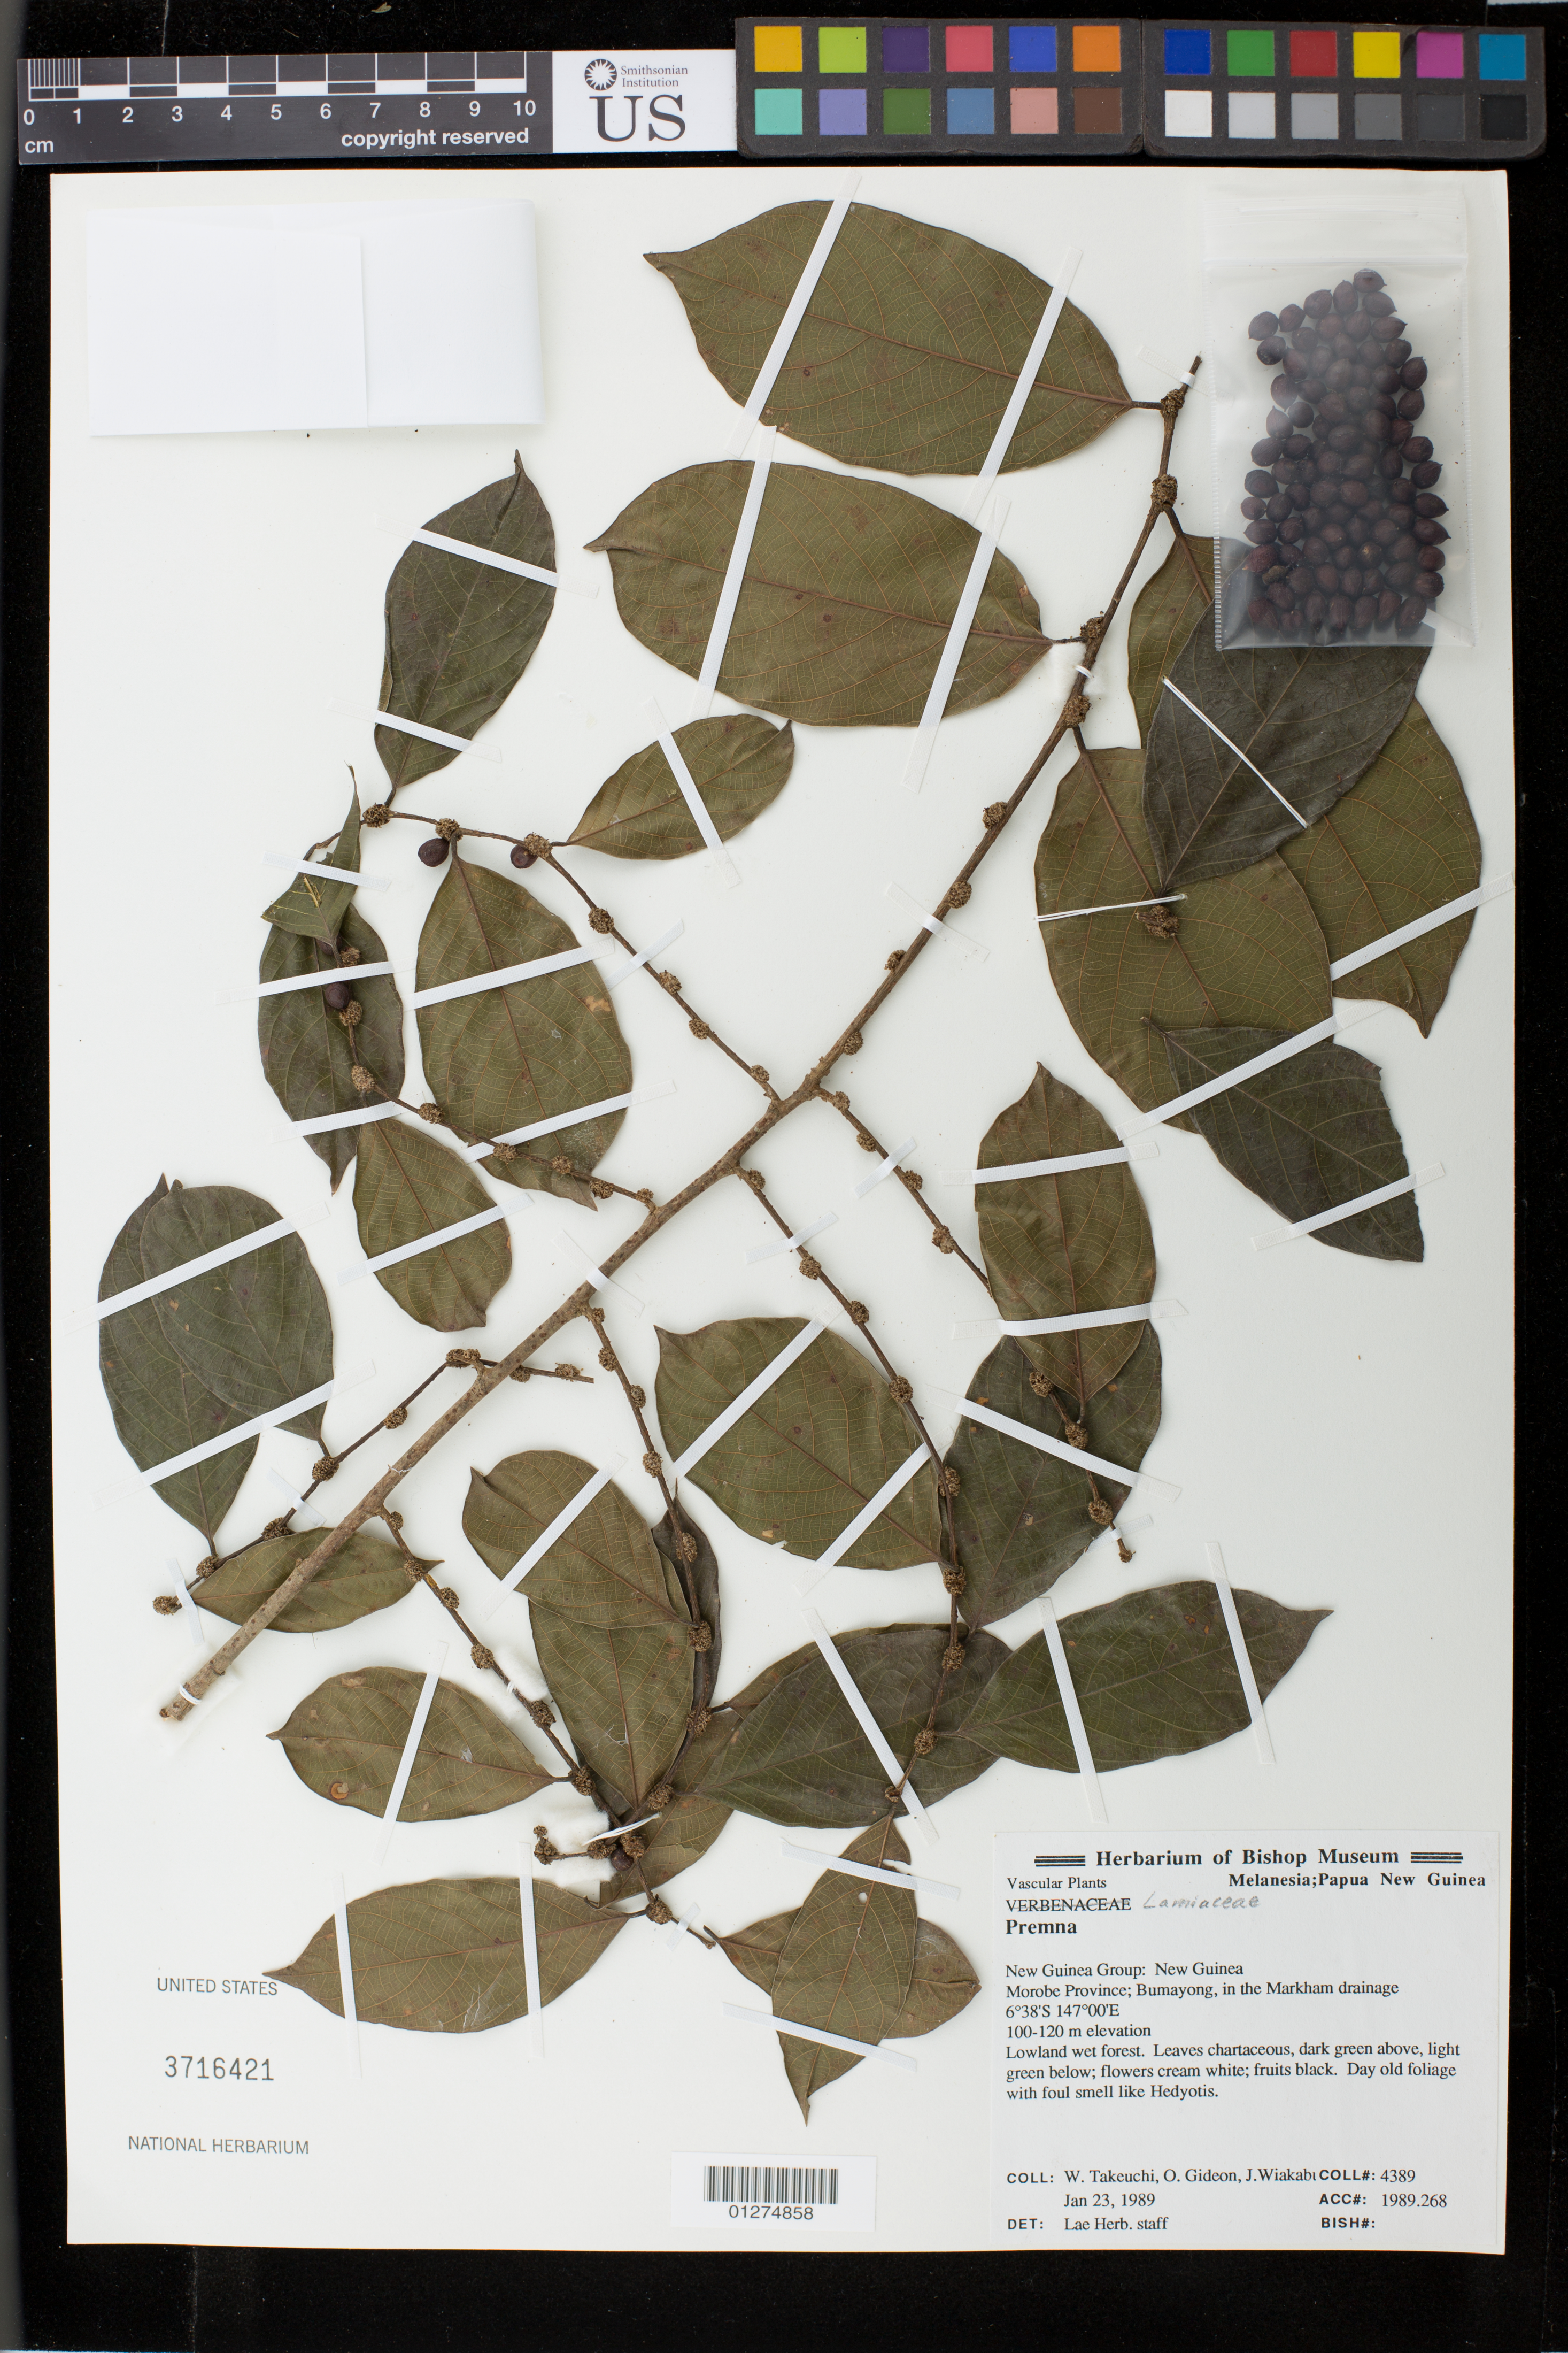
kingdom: Plantae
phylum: Tracheophyta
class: Magnoliopsida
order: Lamiales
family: Lamiaceae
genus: Premna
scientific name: Premna sp.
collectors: W. N. Takeuchi, O. Gideon & J. Wiakabu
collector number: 4389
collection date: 1989-01-23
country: Papua New Guinea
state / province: Morobe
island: New Guinea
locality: Bumayong, in the Markham drainage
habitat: lowland wet forest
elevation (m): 100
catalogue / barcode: US 3716421